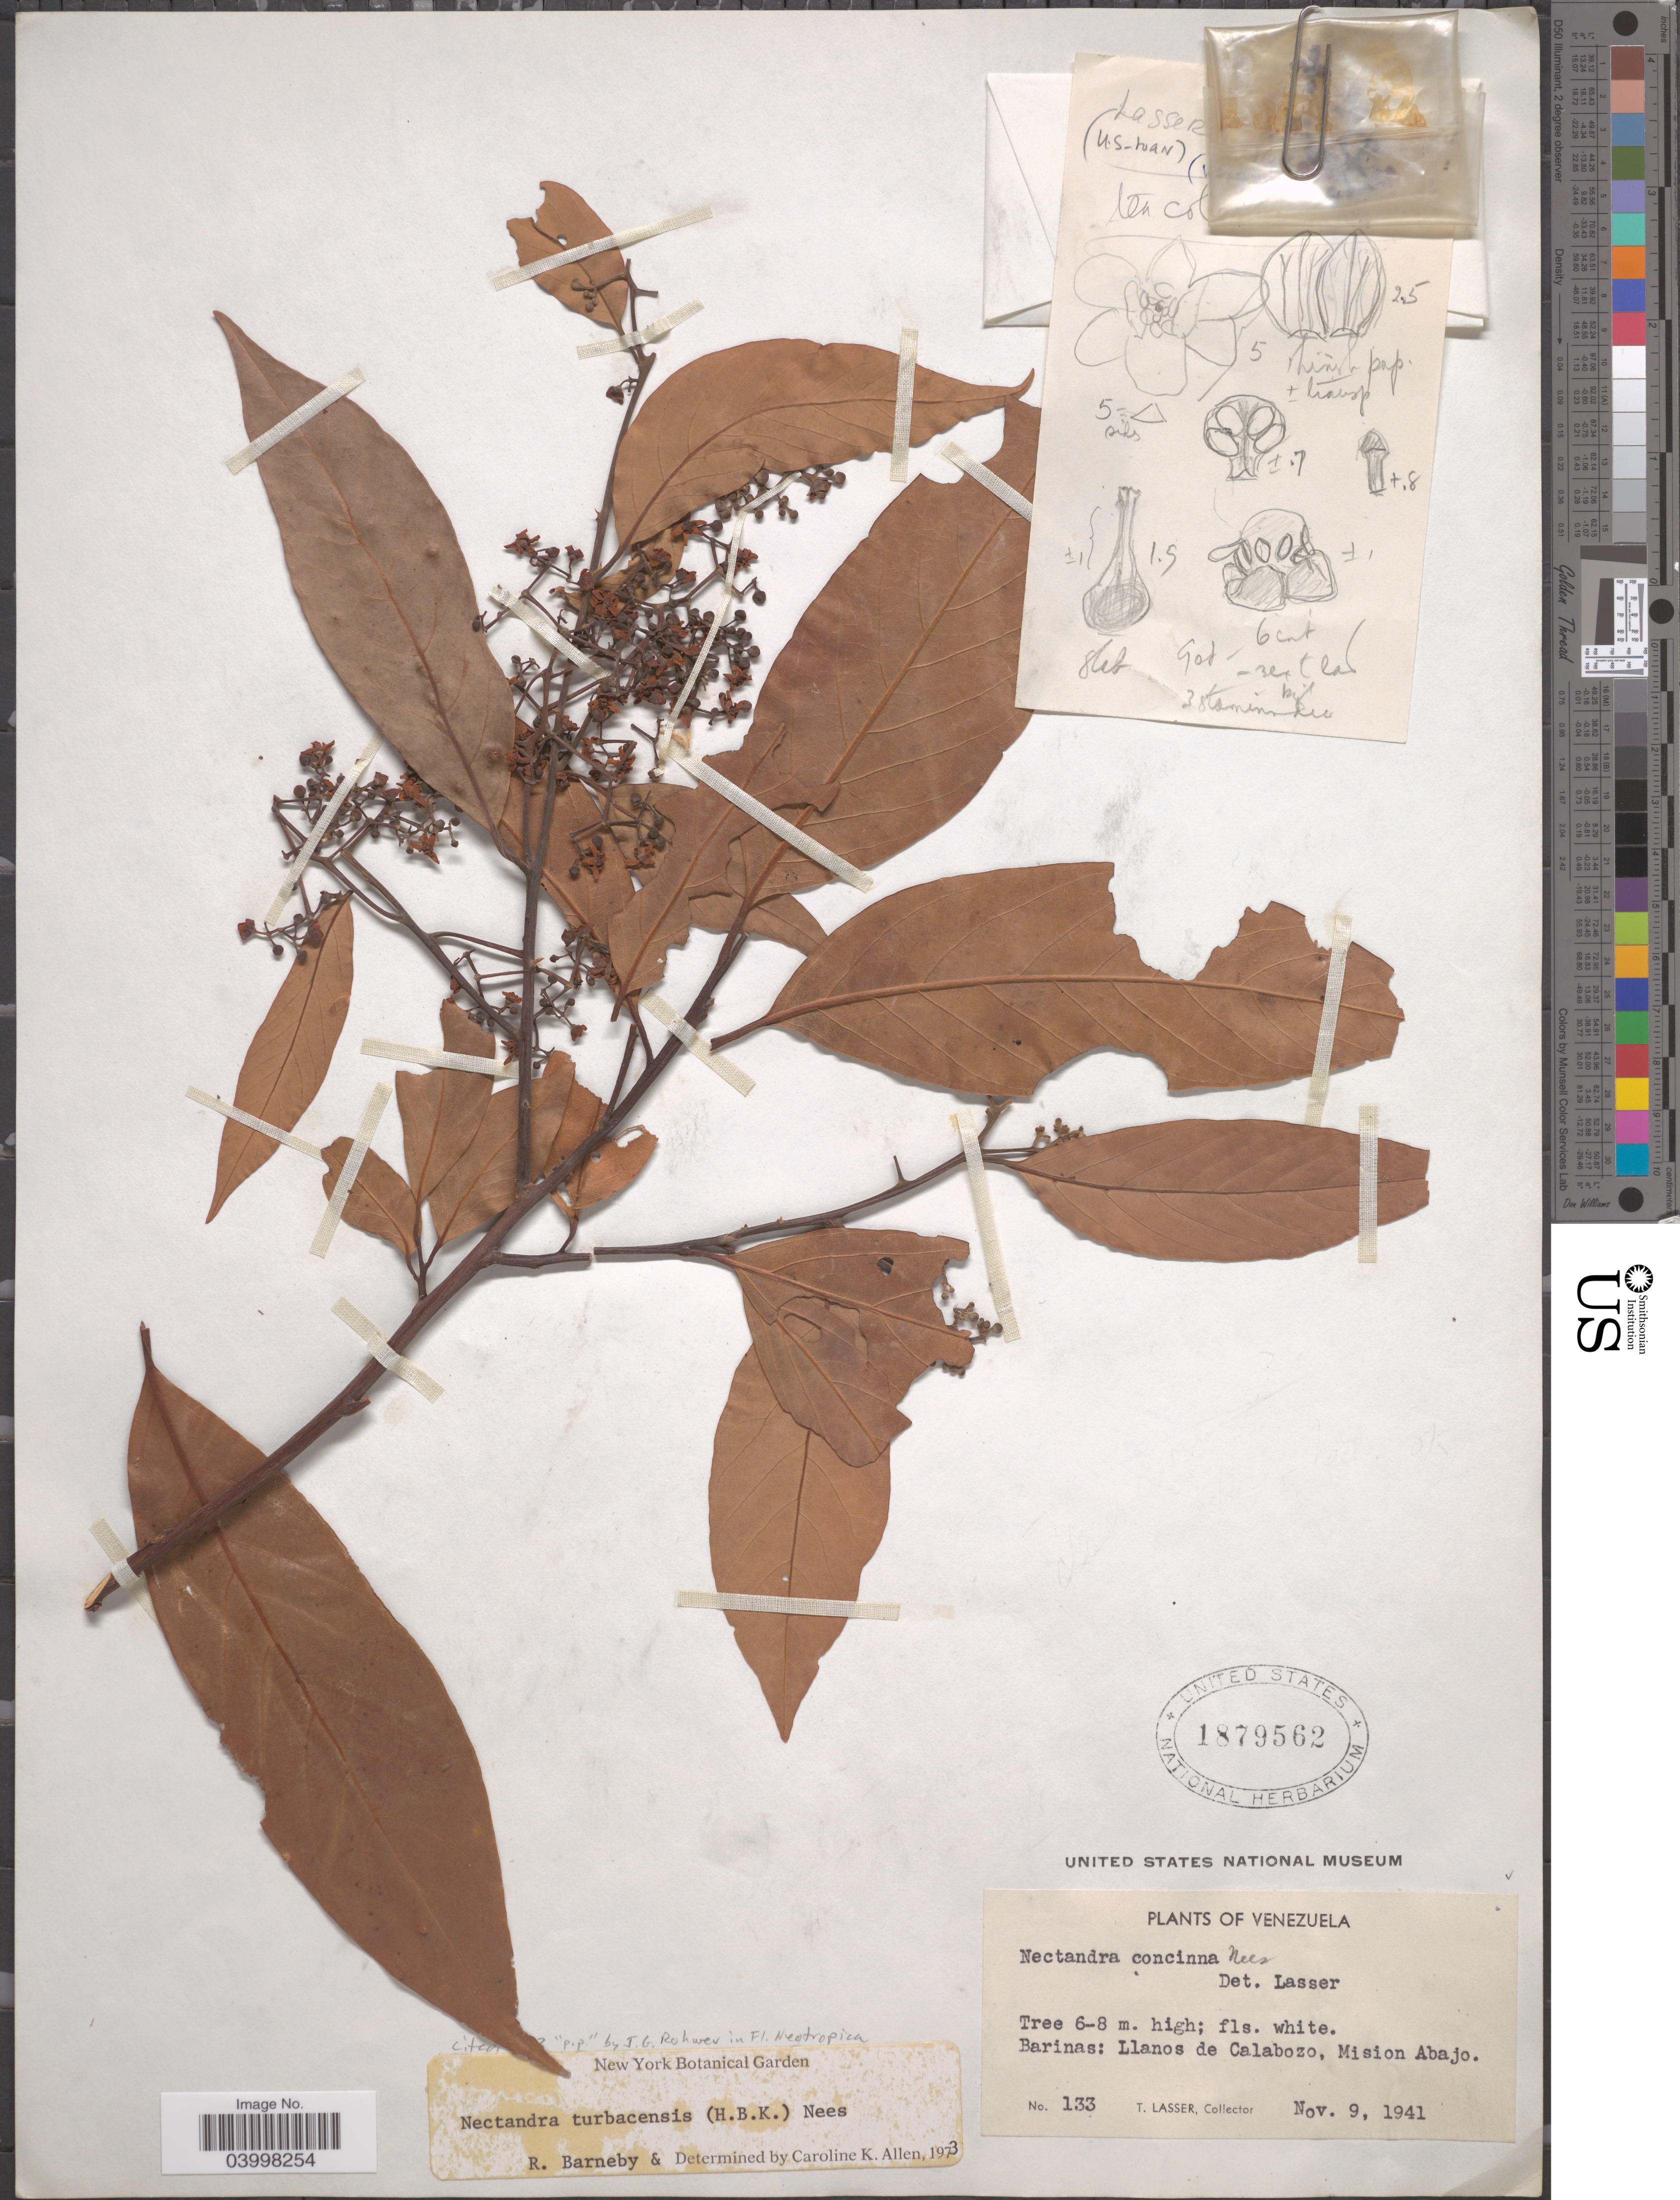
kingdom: Plantae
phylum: Tracheophyta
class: Magnoliopsida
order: Laurales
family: Lauraceae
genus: Nectandra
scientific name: Nectandra turbacensis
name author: (Kunth) Nees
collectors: T. Lasser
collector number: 133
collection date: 1941-11-09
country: Venezuela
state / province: Barinas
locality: Llanos de Calabozo, Mision Abajo.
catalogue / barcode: US 1879562